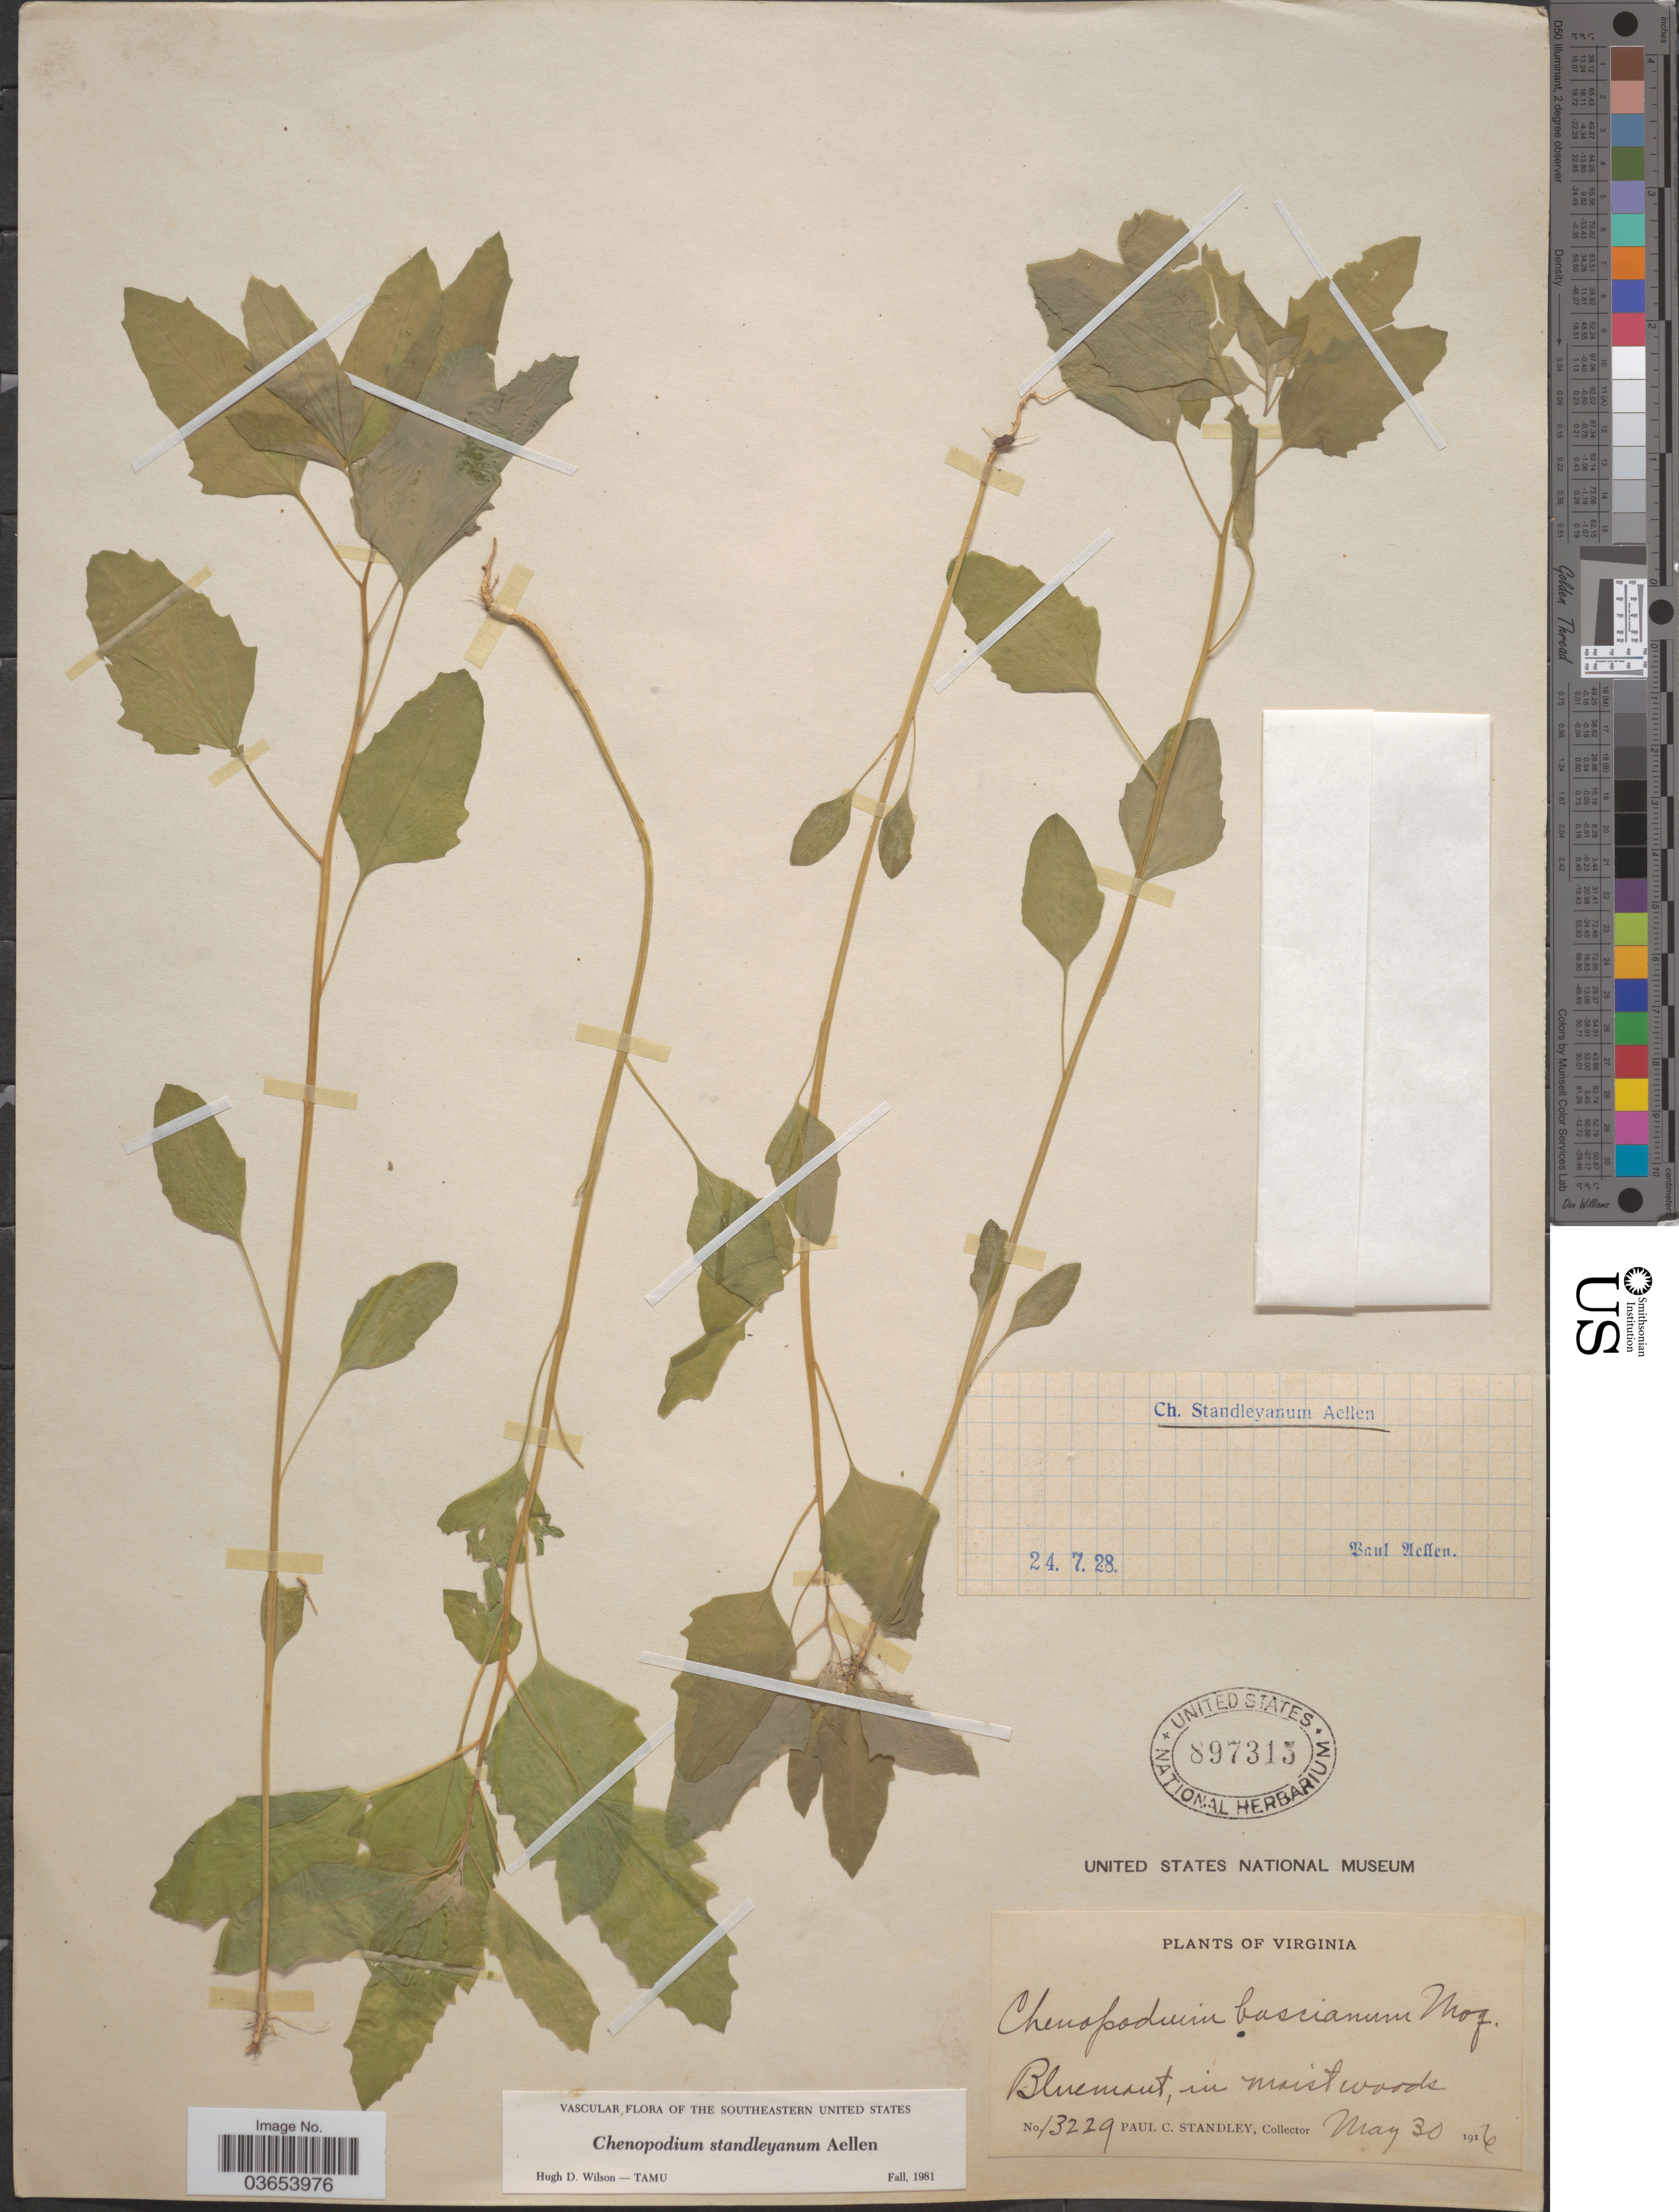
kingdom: Plantae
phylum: Tracheophyta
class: Magnoliopsida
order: Caryophyllales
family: Amaranthaceae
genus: Chenopodium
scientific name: Chenopodium standleyanum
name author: Aellen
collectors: P. C. Standley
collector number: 13229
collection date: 1916-05-30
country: United States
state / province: Virginia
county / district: Loudoun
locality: Bluemont.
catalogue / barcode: US 897315